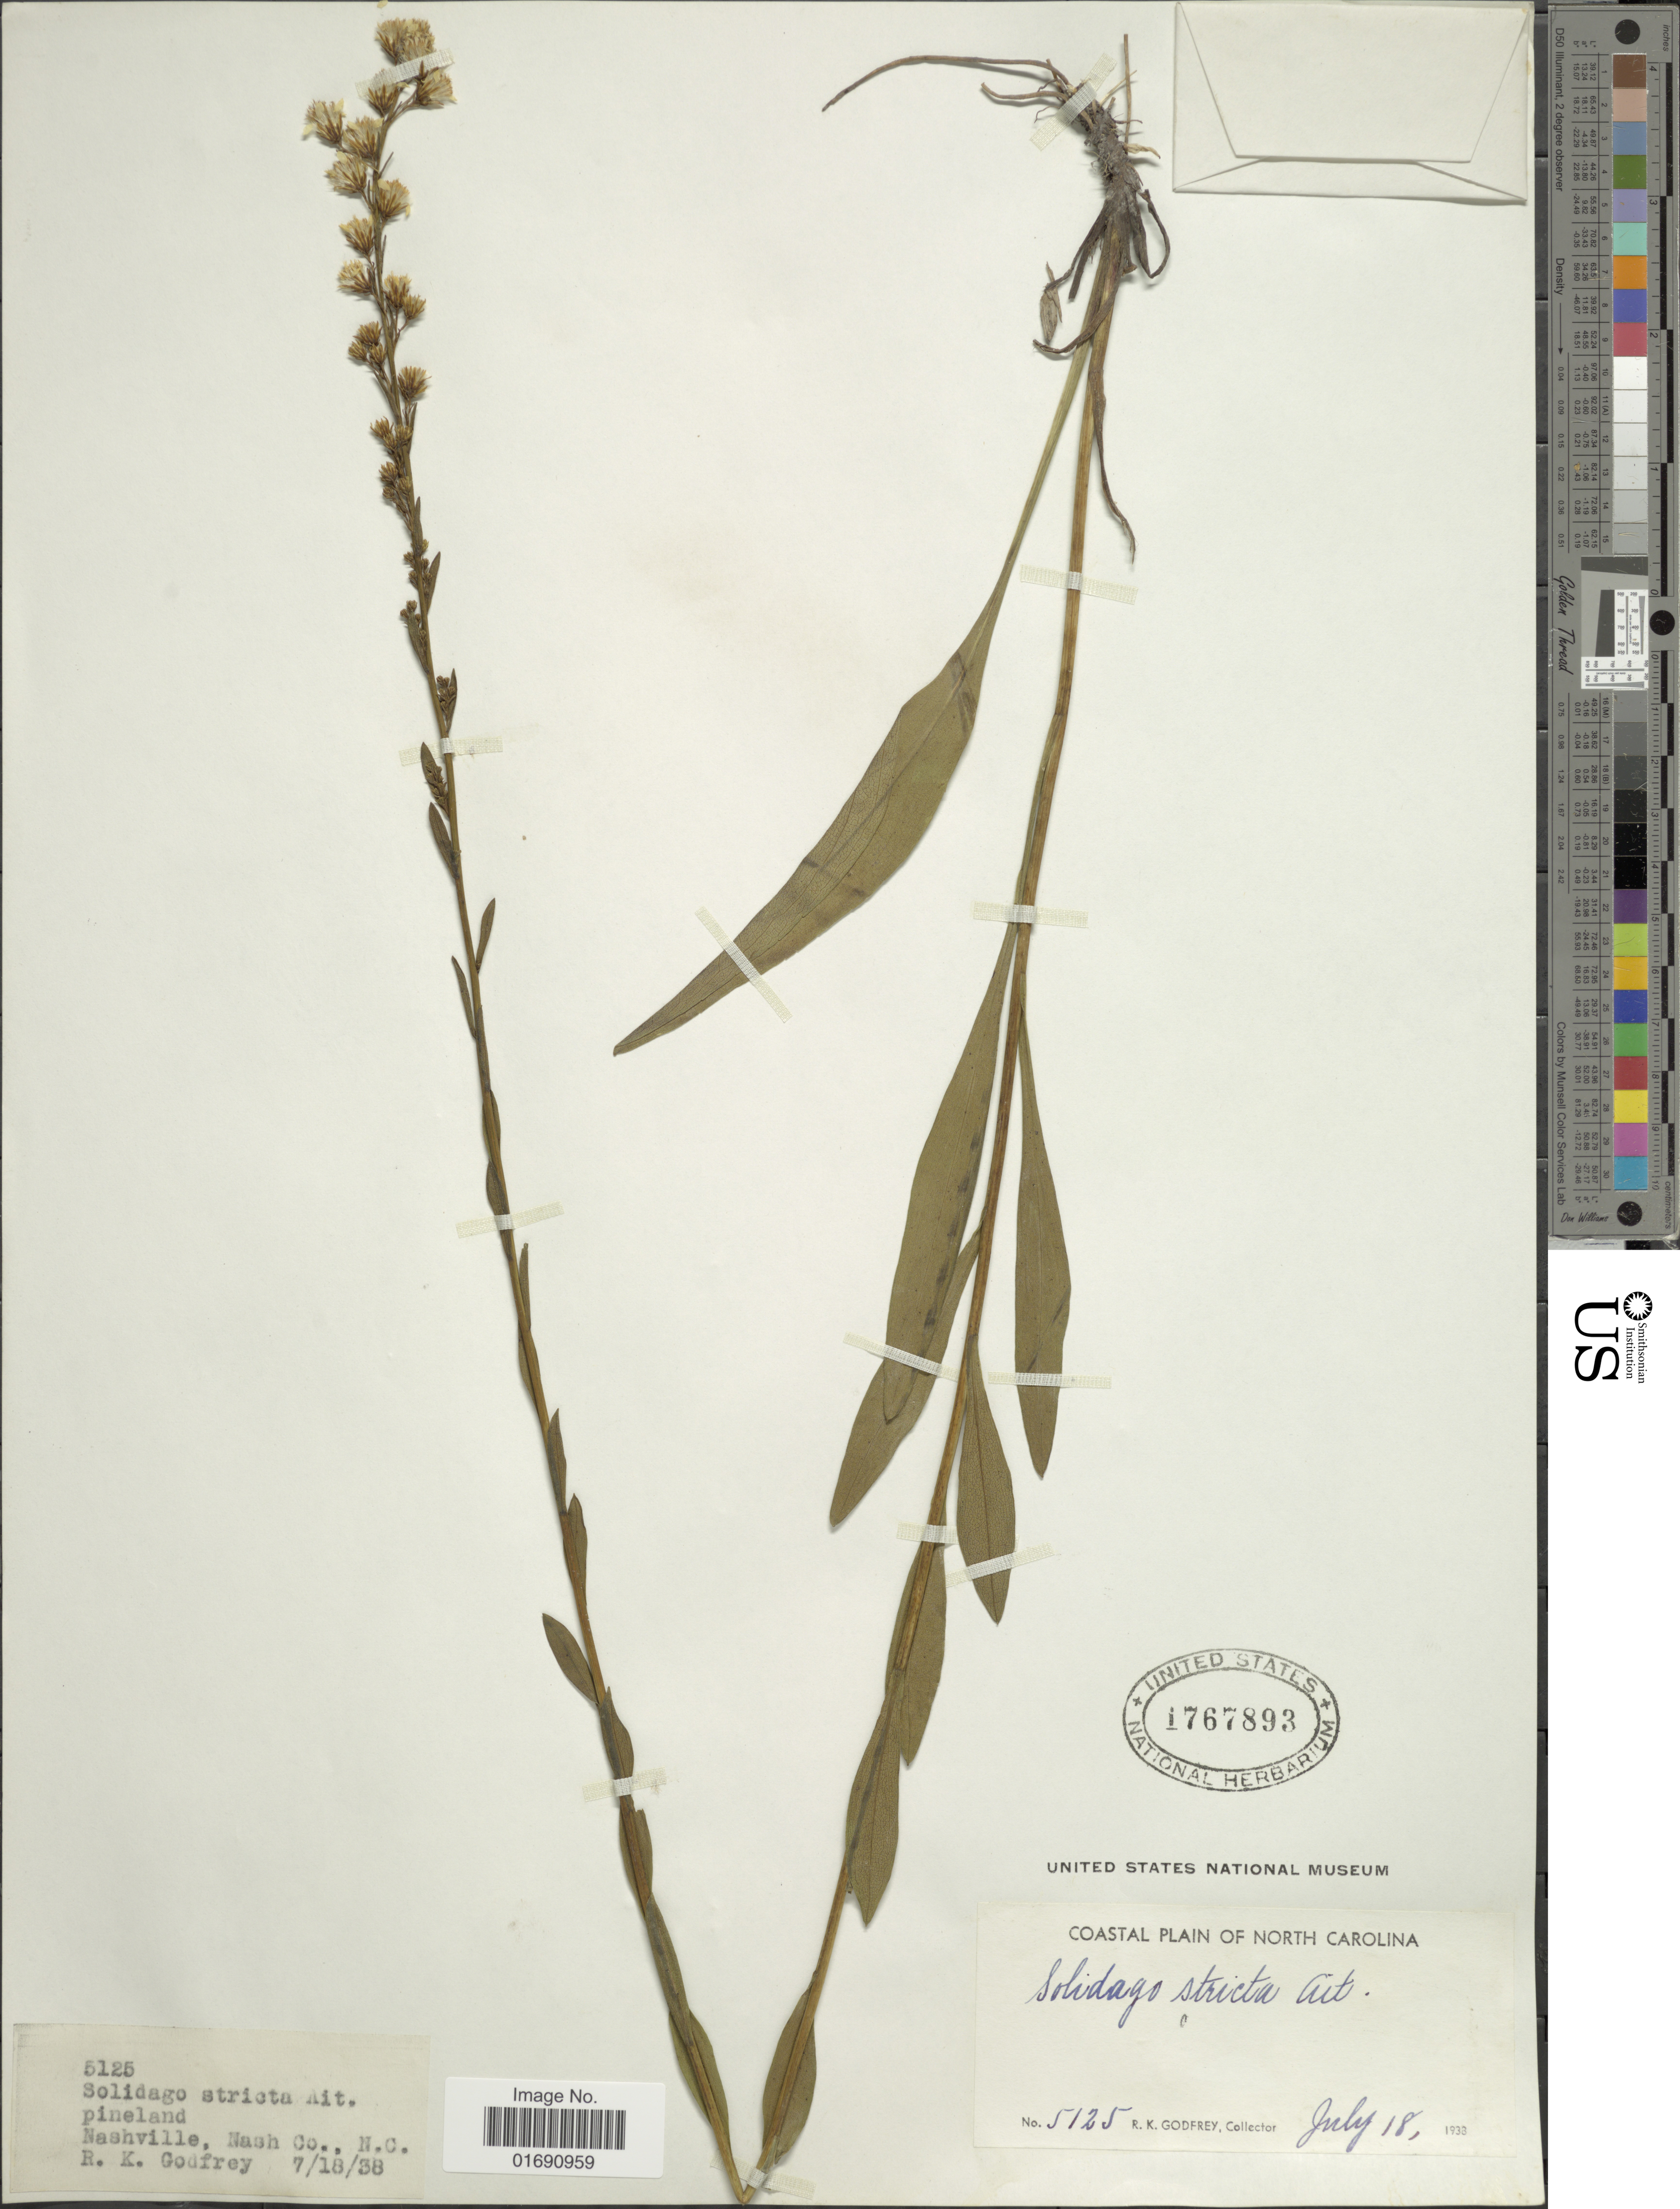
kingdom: Plantae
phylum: Tracheophyta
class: Magnoliopsida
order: Asterales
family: Asteraceae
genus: Solidago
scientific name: Solidago stricta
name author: Aiton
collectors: R. K. Godfrey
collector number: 5125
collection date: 1938-07-18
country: United States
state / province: North Carolina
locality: pineland, Nashville, Nash Co, Coastal Plain of North Carolina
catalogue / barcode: US 1767893